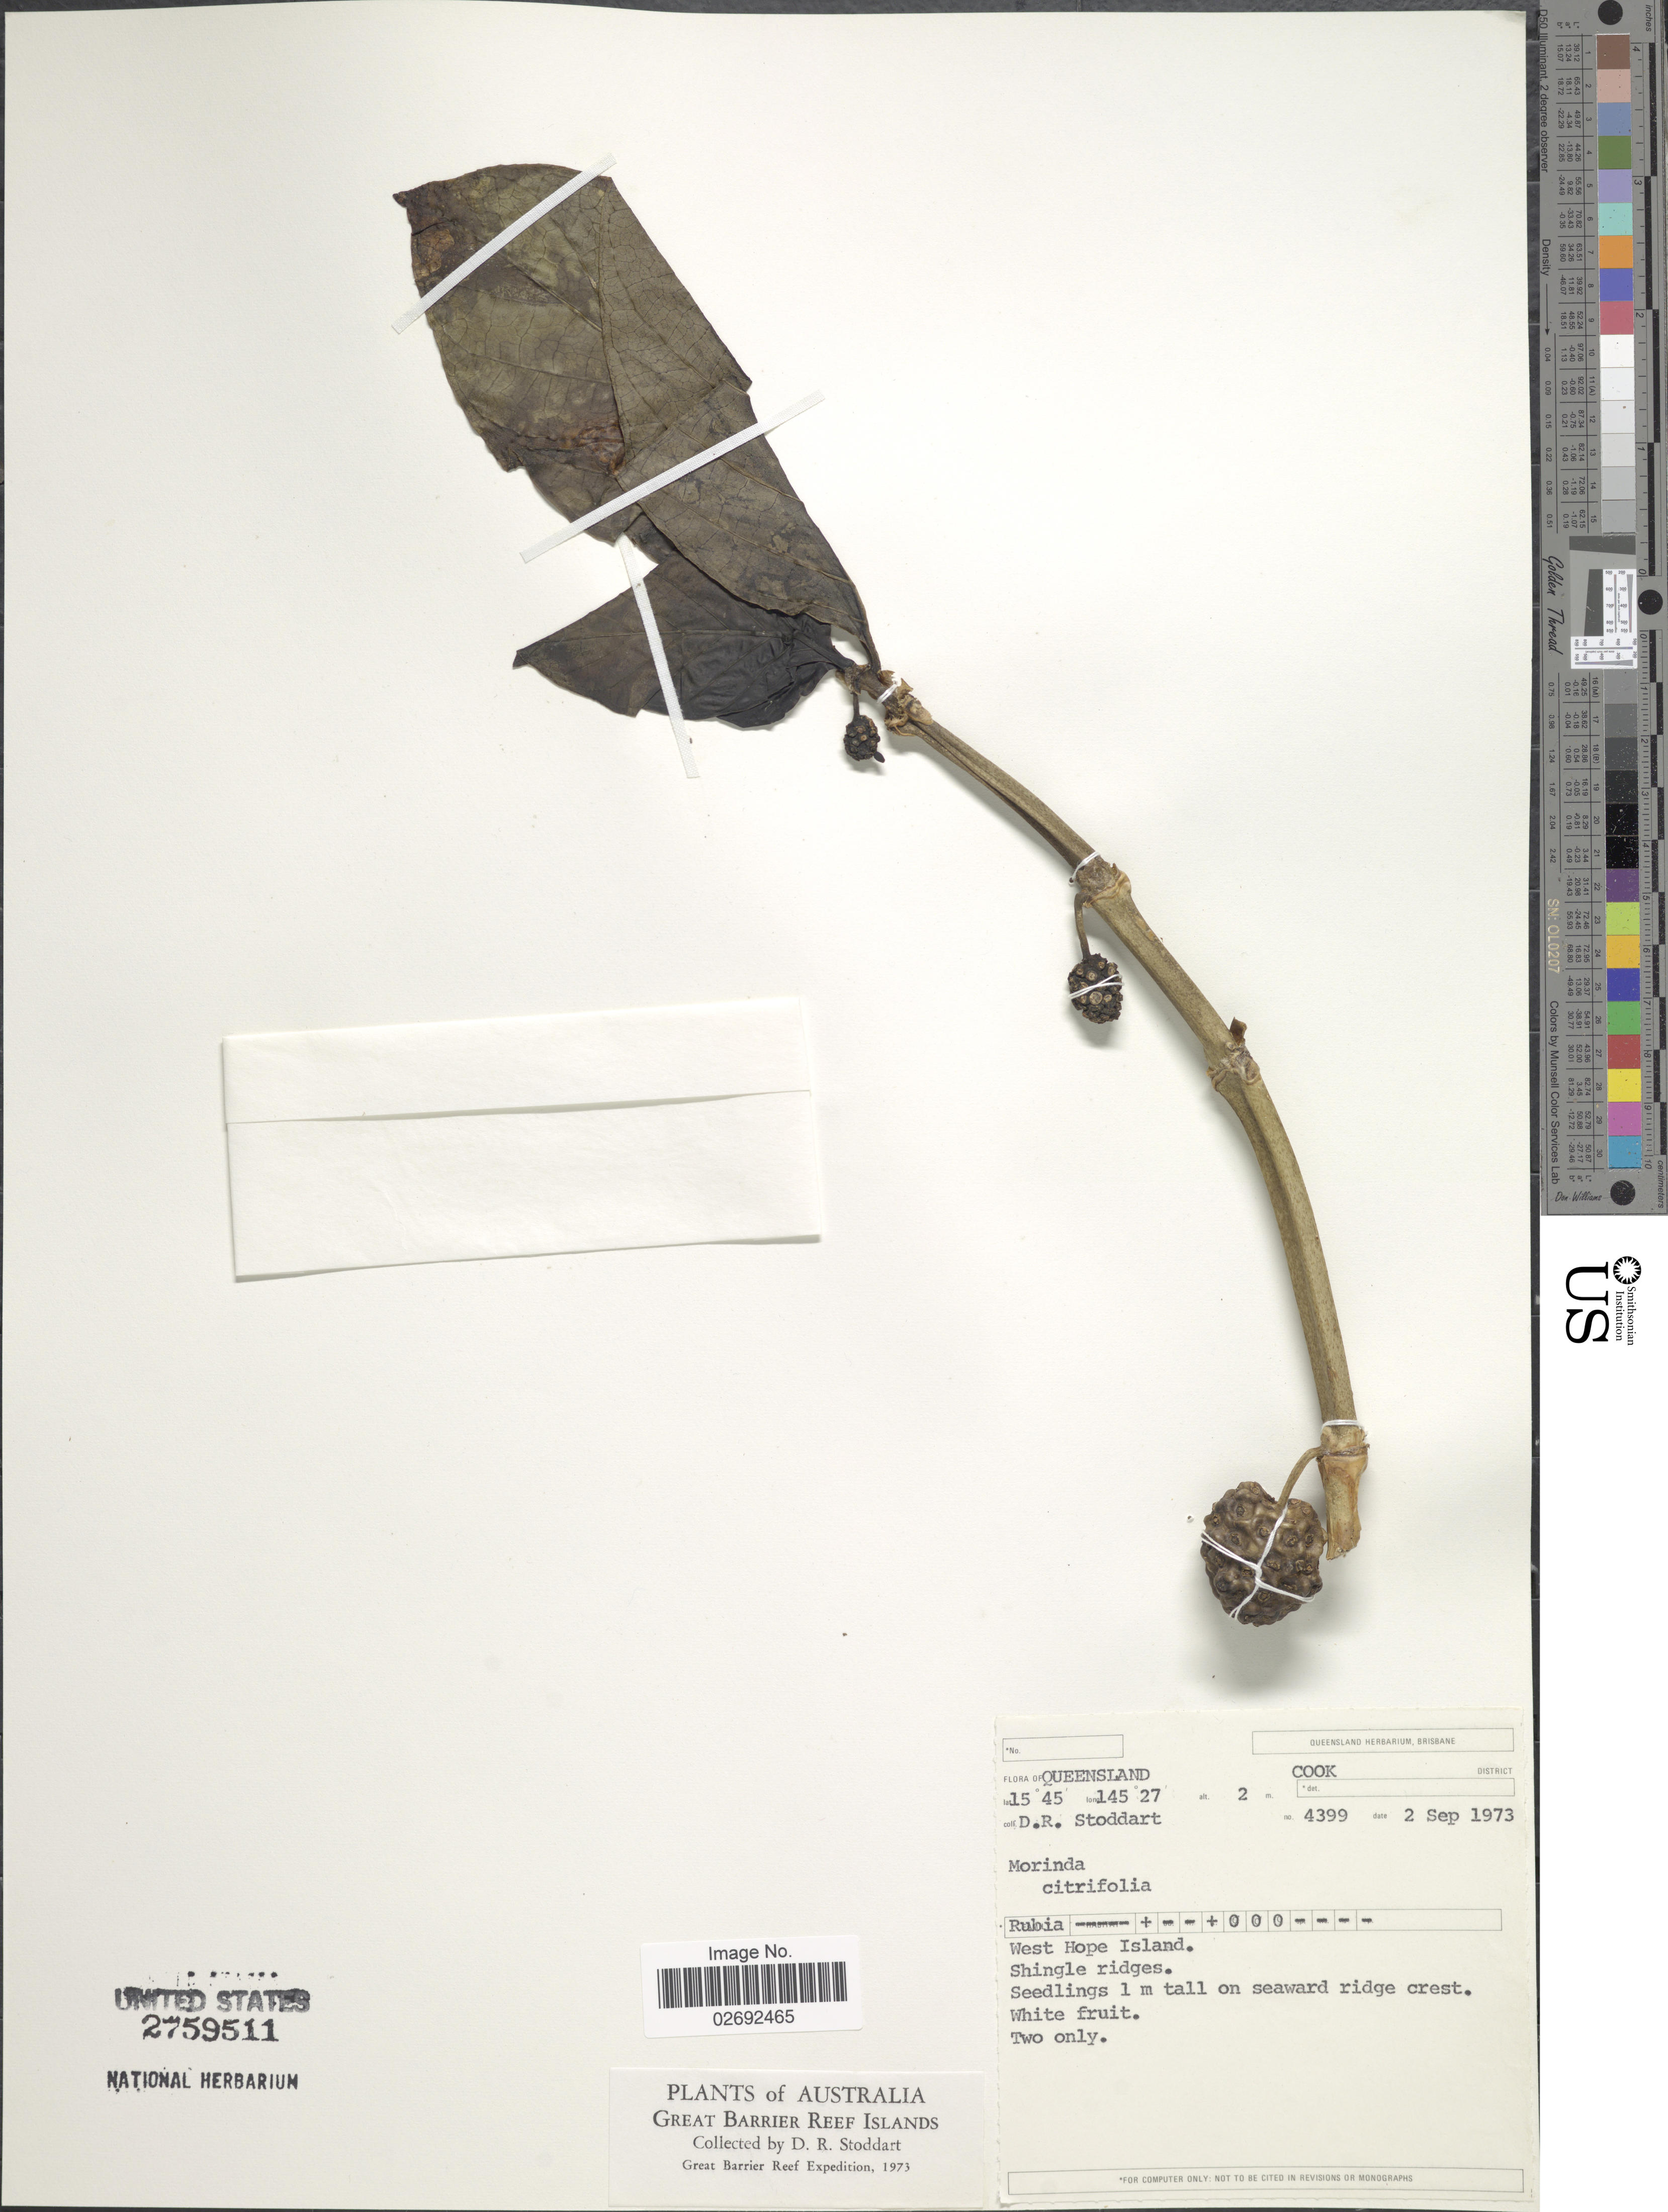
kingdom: Plantae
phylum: Tracheophyta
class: Magnoliopsida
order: Gentianales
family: Rubiaceae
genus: Morinda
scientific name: Morinda citrifolia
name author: L.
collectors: D. R. Stoddart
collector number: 4399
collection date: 1973-09-02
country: Australia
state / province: Queensland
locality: Cook District. West Hope Island.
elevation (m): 2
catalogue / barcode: US 2759511